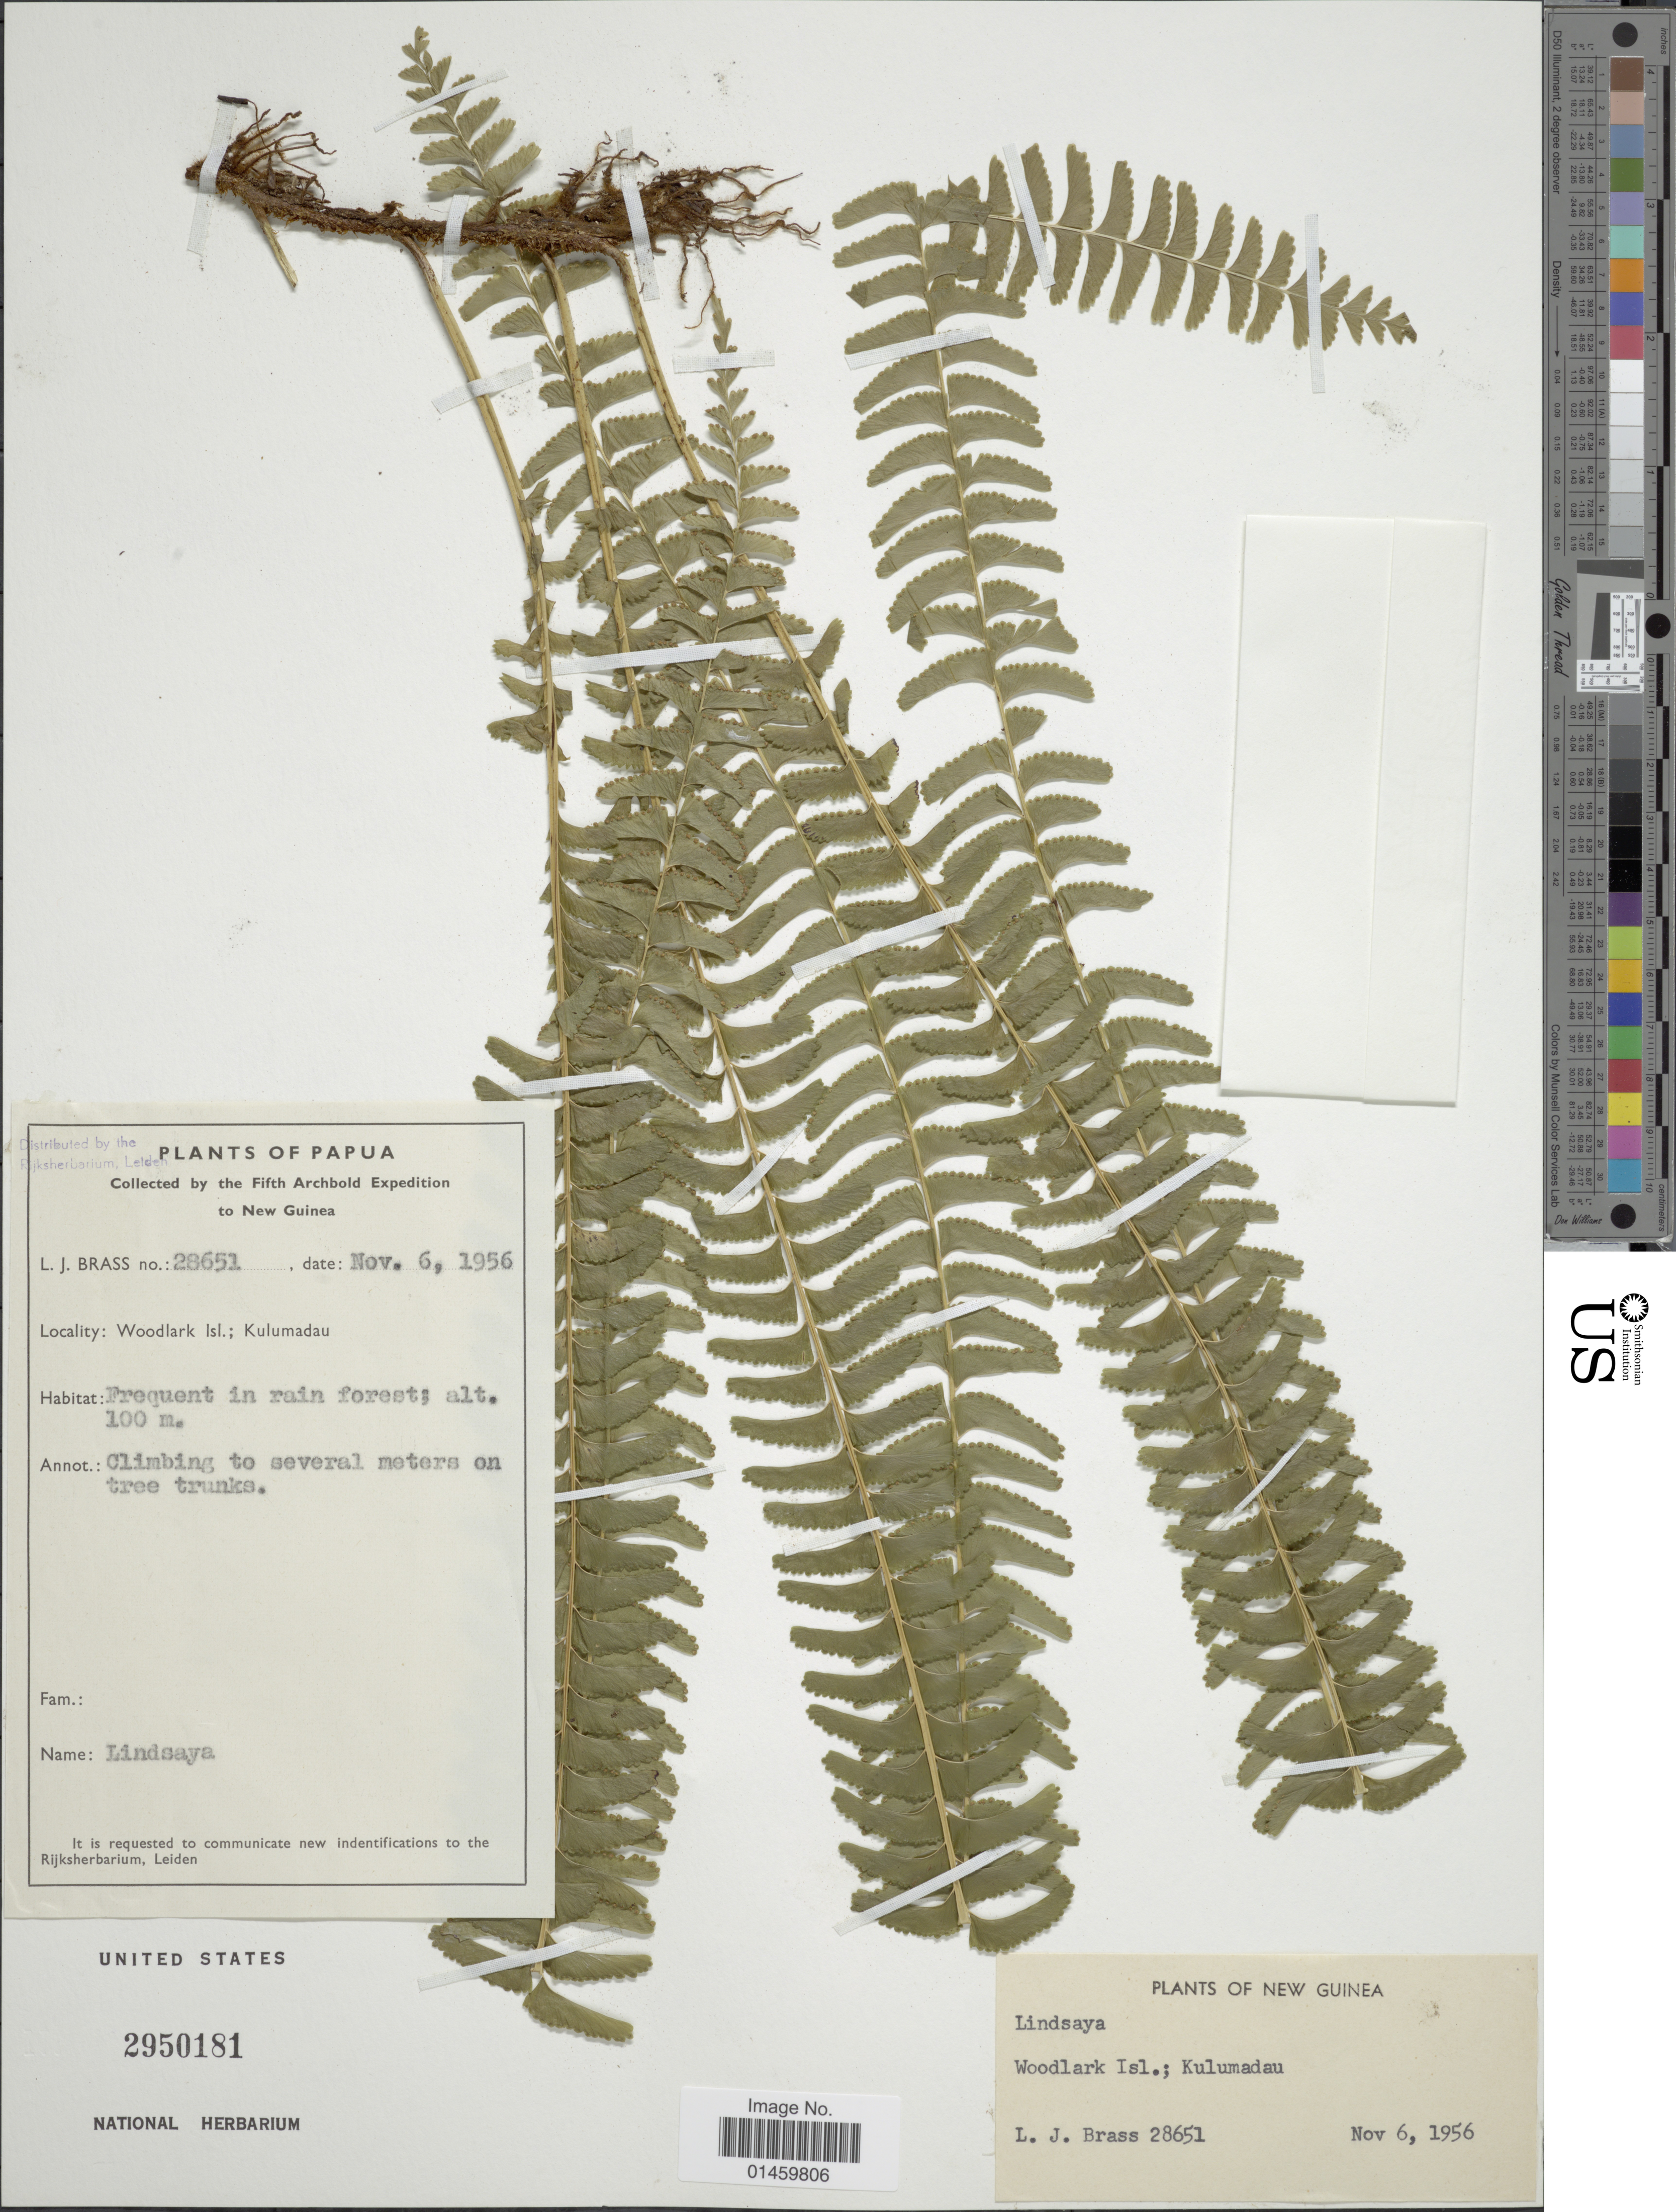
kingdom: Plantae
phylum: Tracheophyta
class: Polypodiopsida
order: Polypodiales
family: Lindsaeaceae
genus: Lindsaea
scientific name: Lindsaea sp.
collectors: L. J. Brass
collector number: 28651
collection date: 1956-11-06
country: Papua New Guinea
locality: Papua. Woodlark Isl.; Kulumadau. New Guinea.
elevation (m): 100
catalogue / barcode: US 2950181